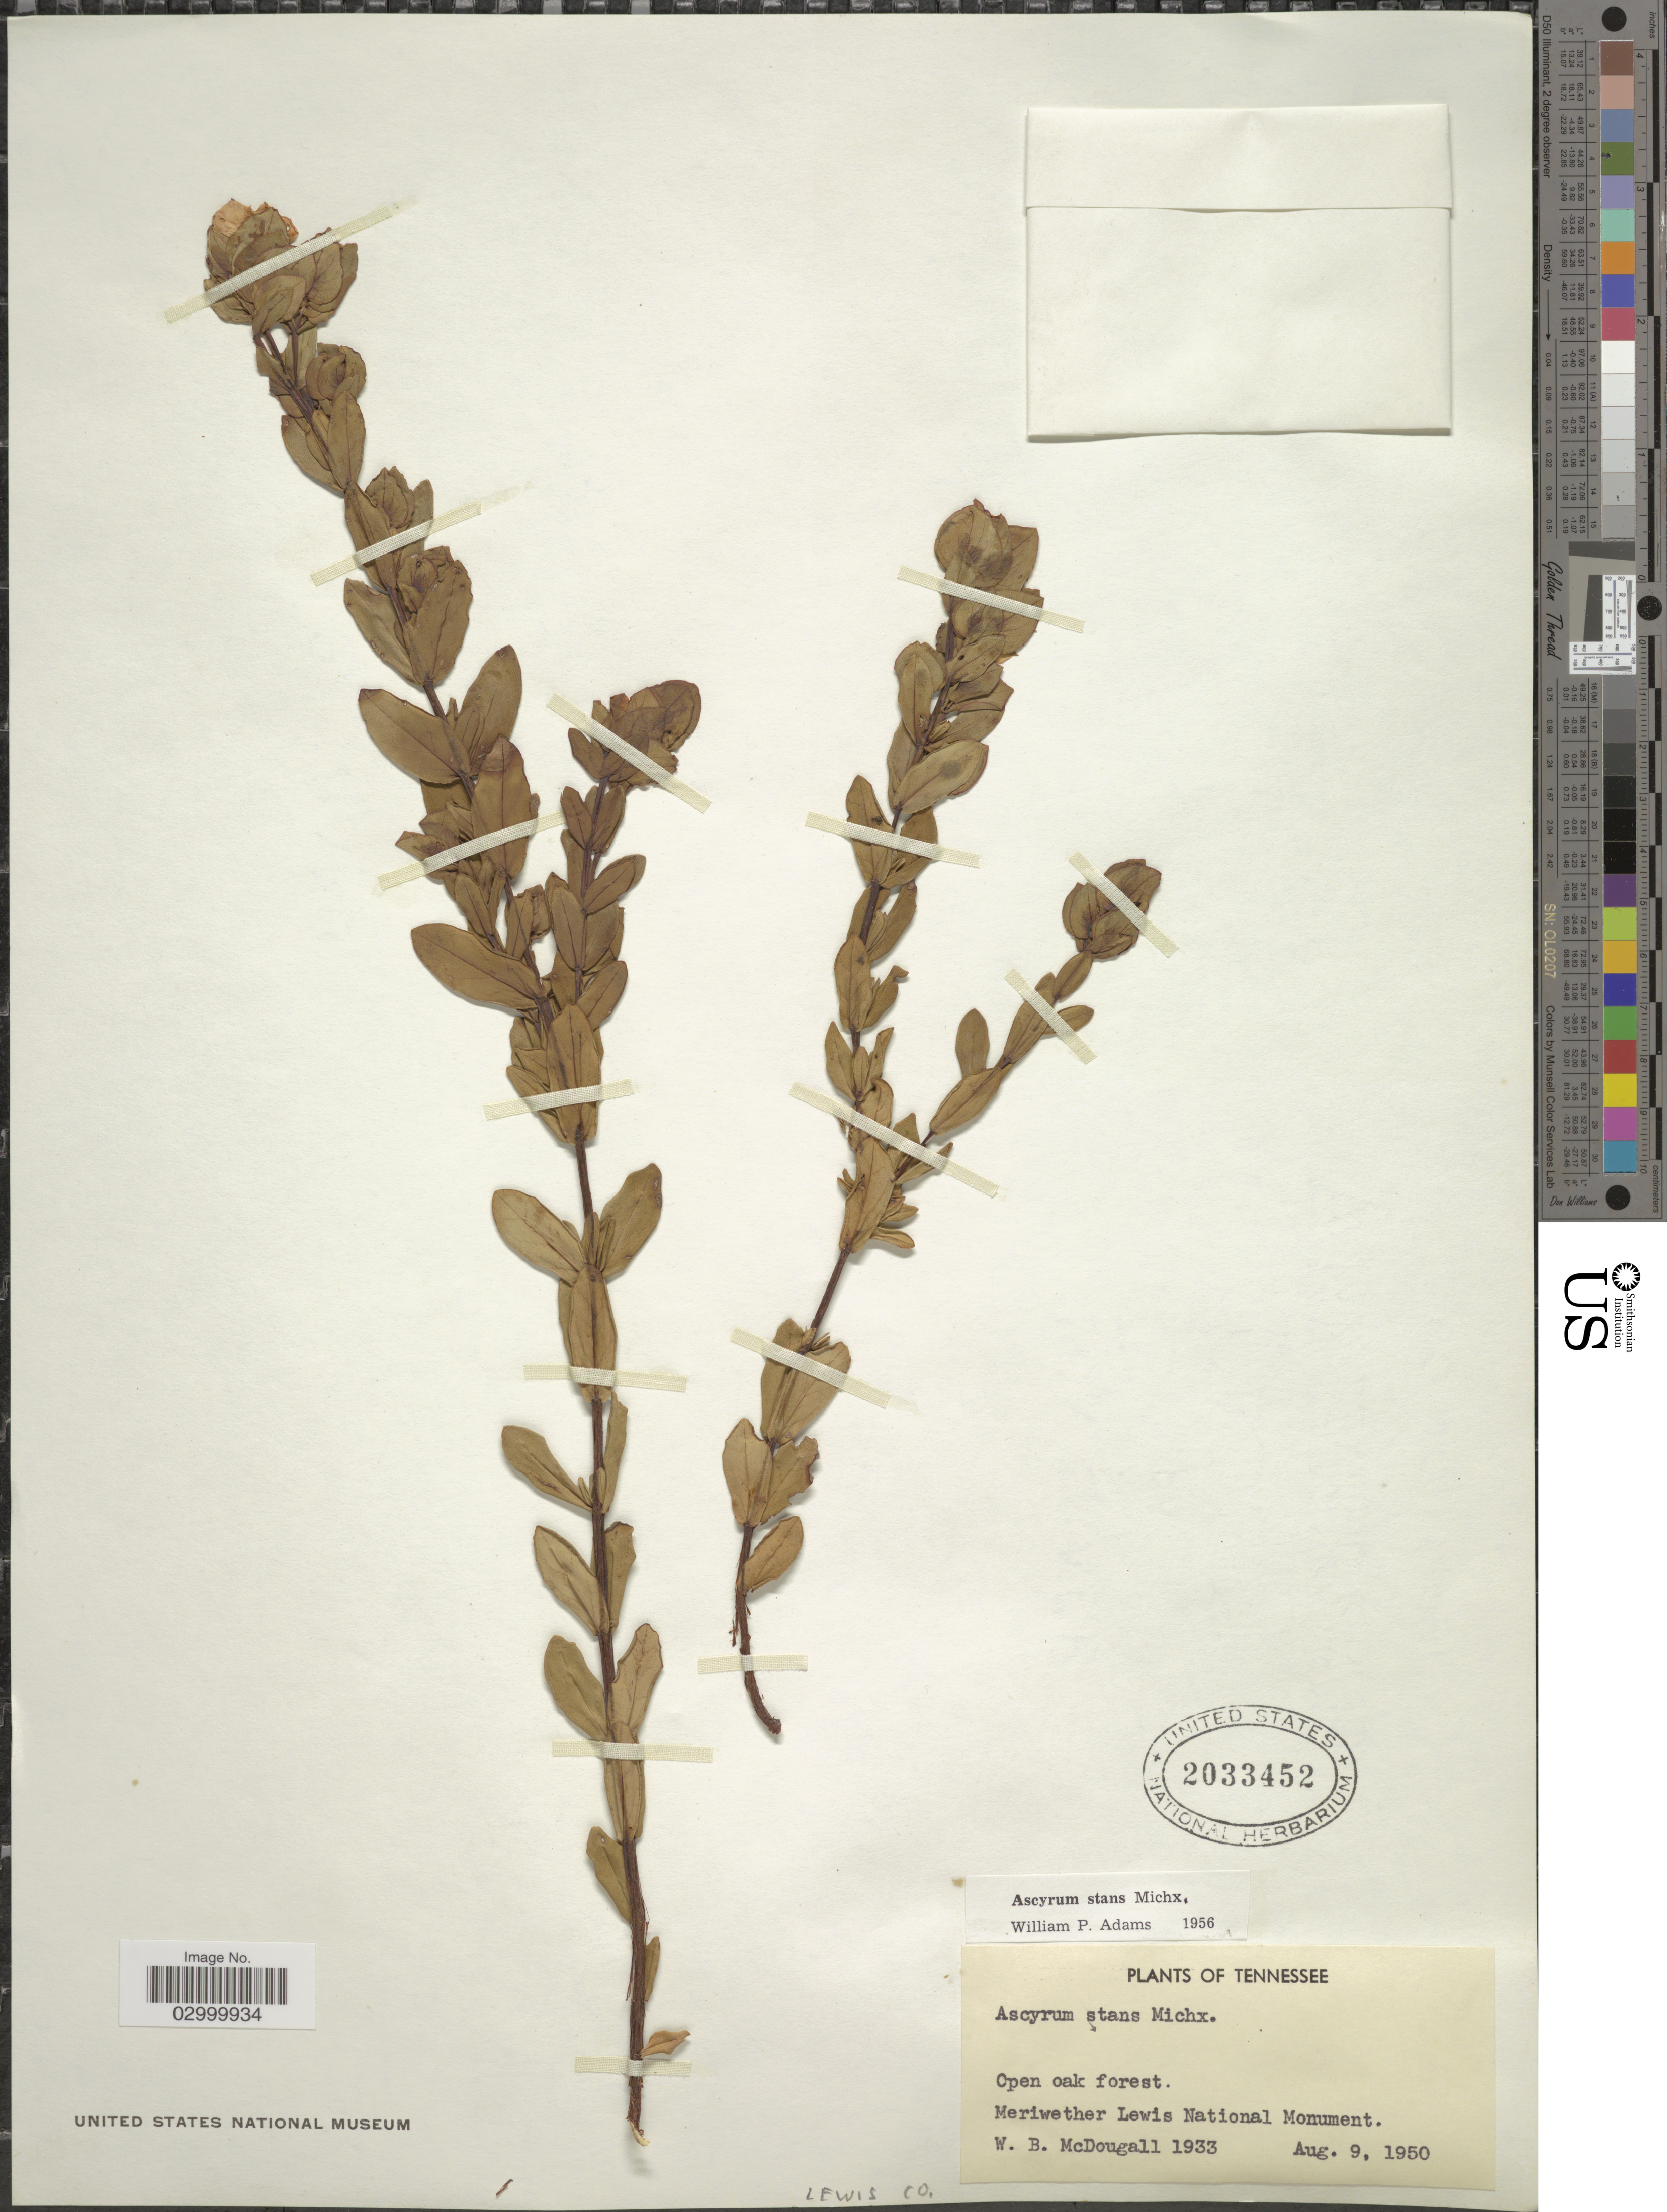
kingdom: Plantae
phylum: Tracheophyta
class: Magnoliopsida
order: Malpighiales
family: Hypericaceae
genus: Hypericum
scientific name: Hypericum crux-andreae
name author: (L.) Crantz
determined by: Strong, Mark T., (BOT), Smithsonian Institution - National Museum of Natural History (UNITED STATES)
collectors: W. B. McDougall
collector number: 1933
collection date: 1950-08-09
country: United States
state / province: Tennessee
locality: Meriwether Lewis National Monument. Lewis Co.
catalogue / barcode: US 2033452